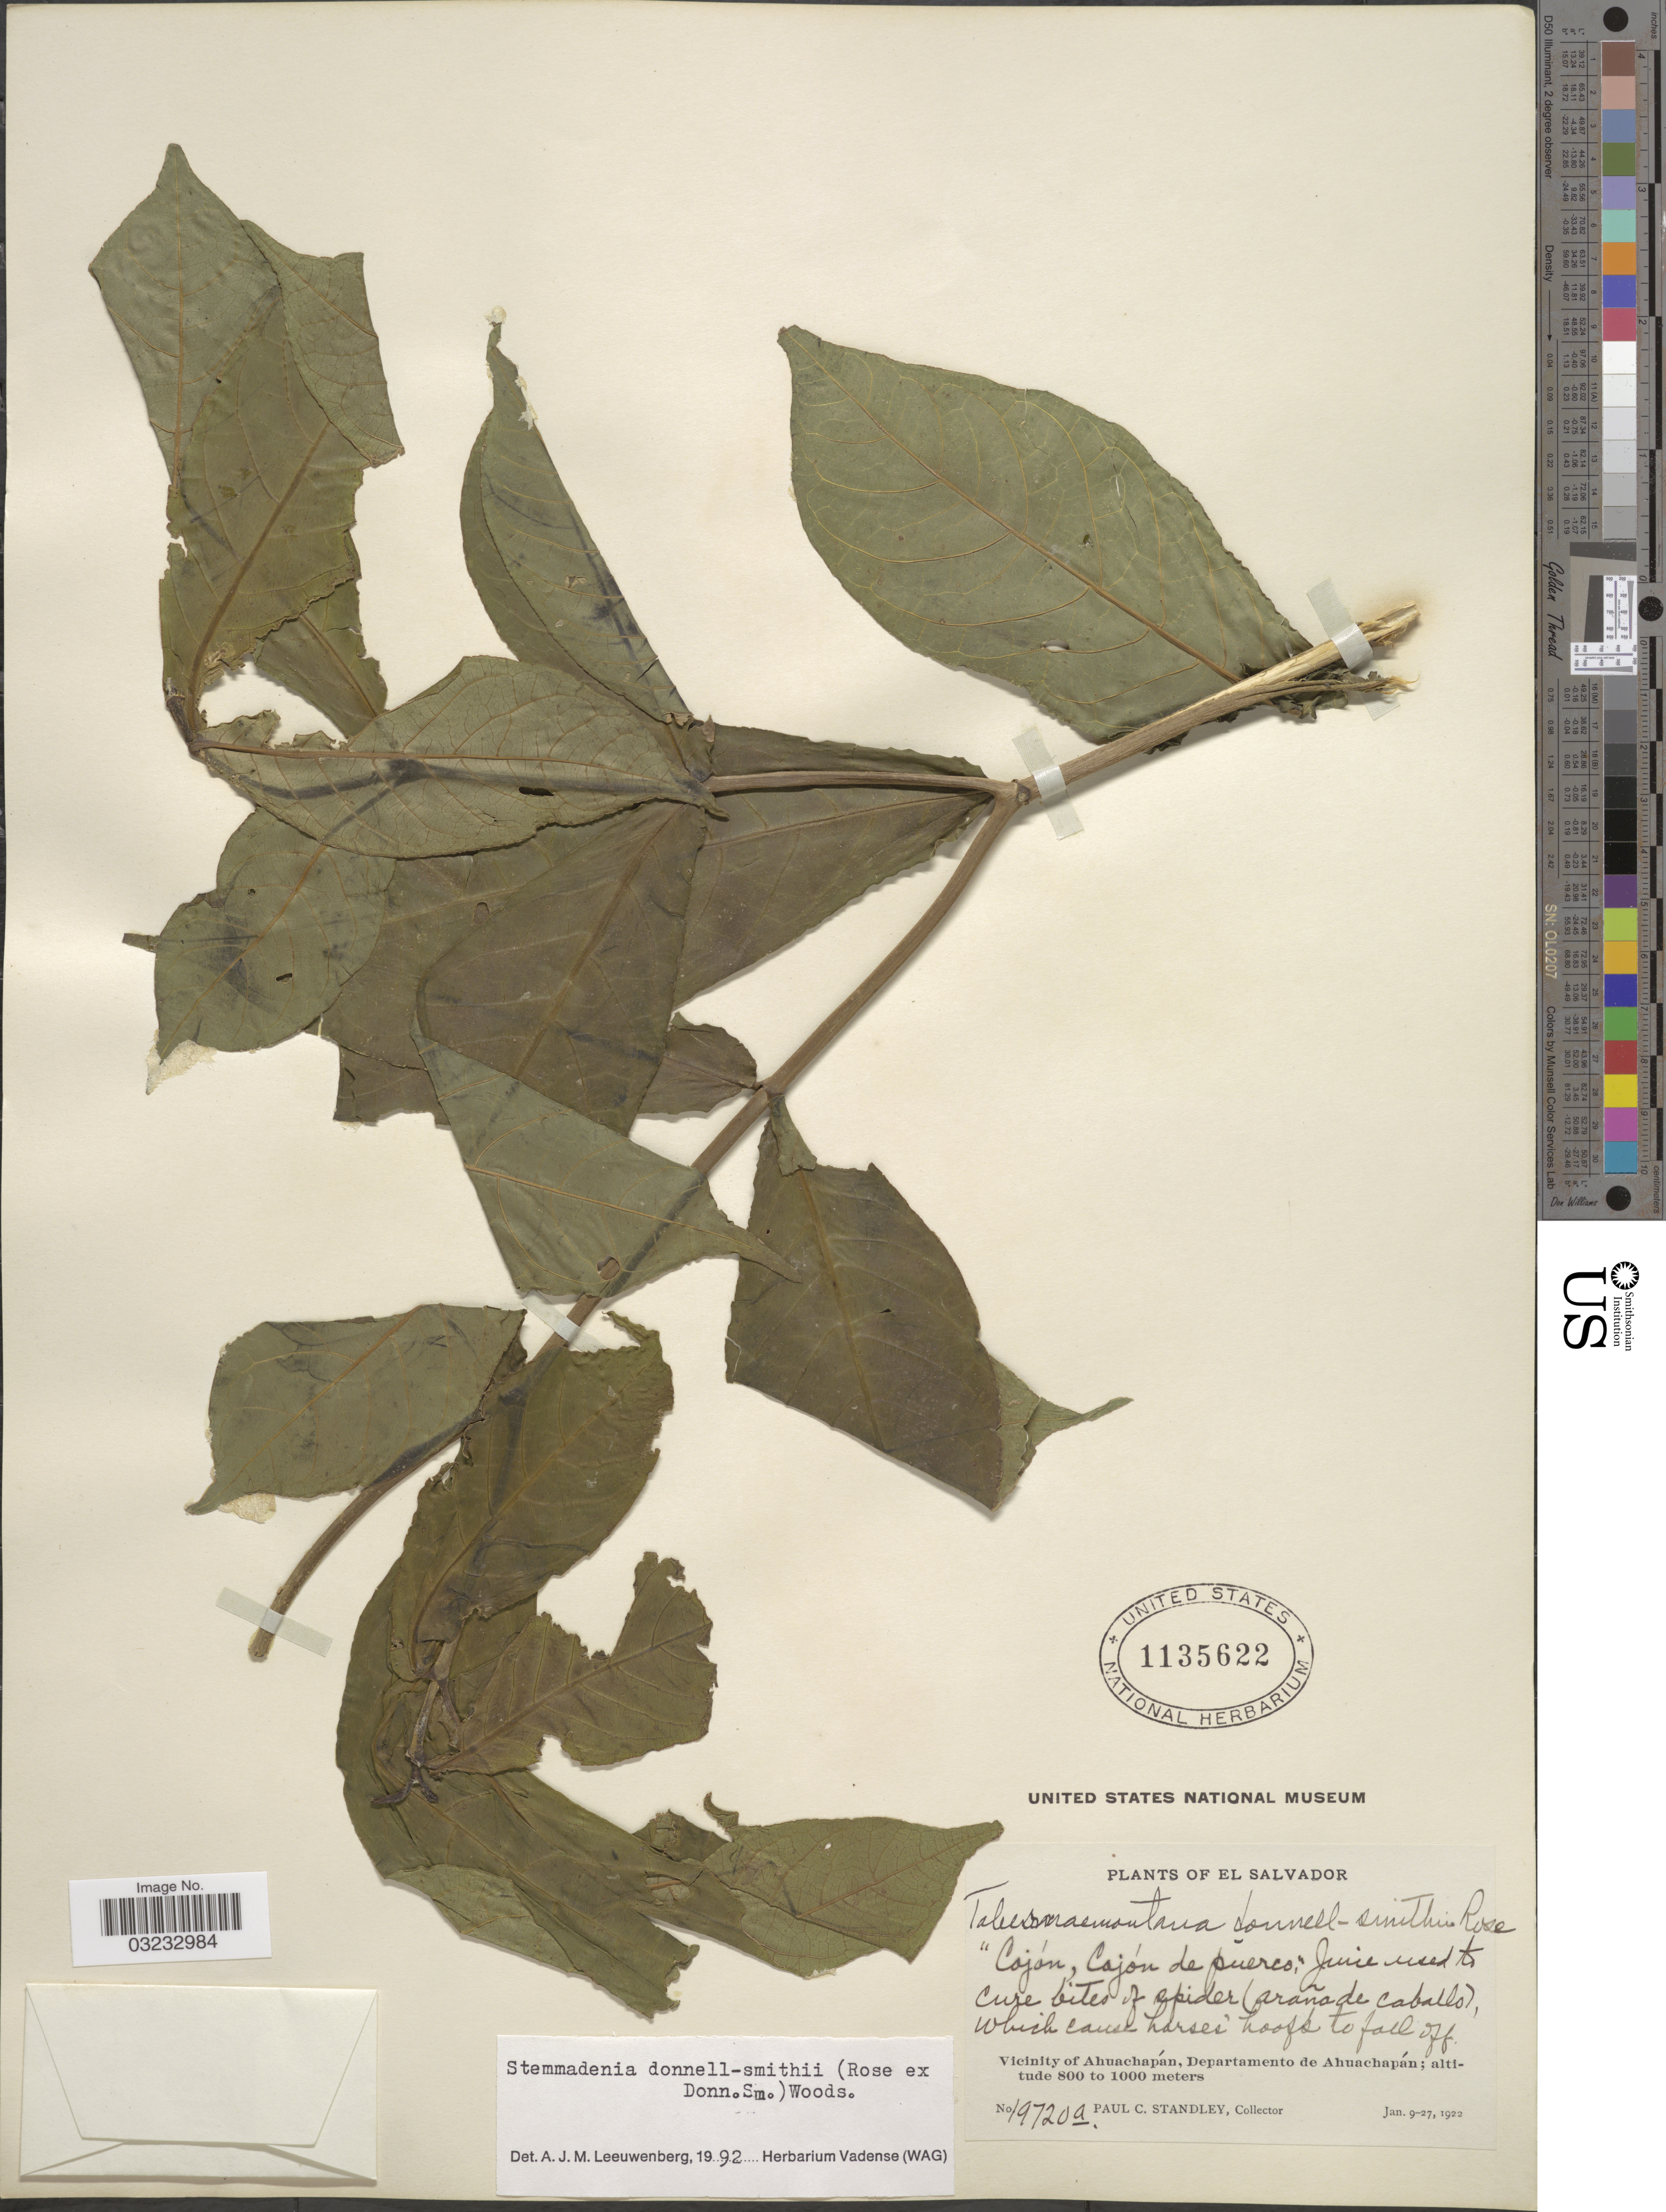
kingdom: Plantae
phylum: Tracheophyta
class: Magnoliopsida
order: Gentianales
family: Apocynaceae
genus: Stemmadenia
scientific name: Stemmadenia donnell-smithii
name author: (Rose ex Donn. Sm.) Woodson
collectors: P. C. Standley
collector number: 19720a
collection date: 1922-01-09/1922-01-27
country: El Salvador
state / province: Ahuachapan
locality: Vicinity of Ahuachapán, Departamento de Ahuachapán.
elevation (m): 800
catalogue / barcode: US 1135622